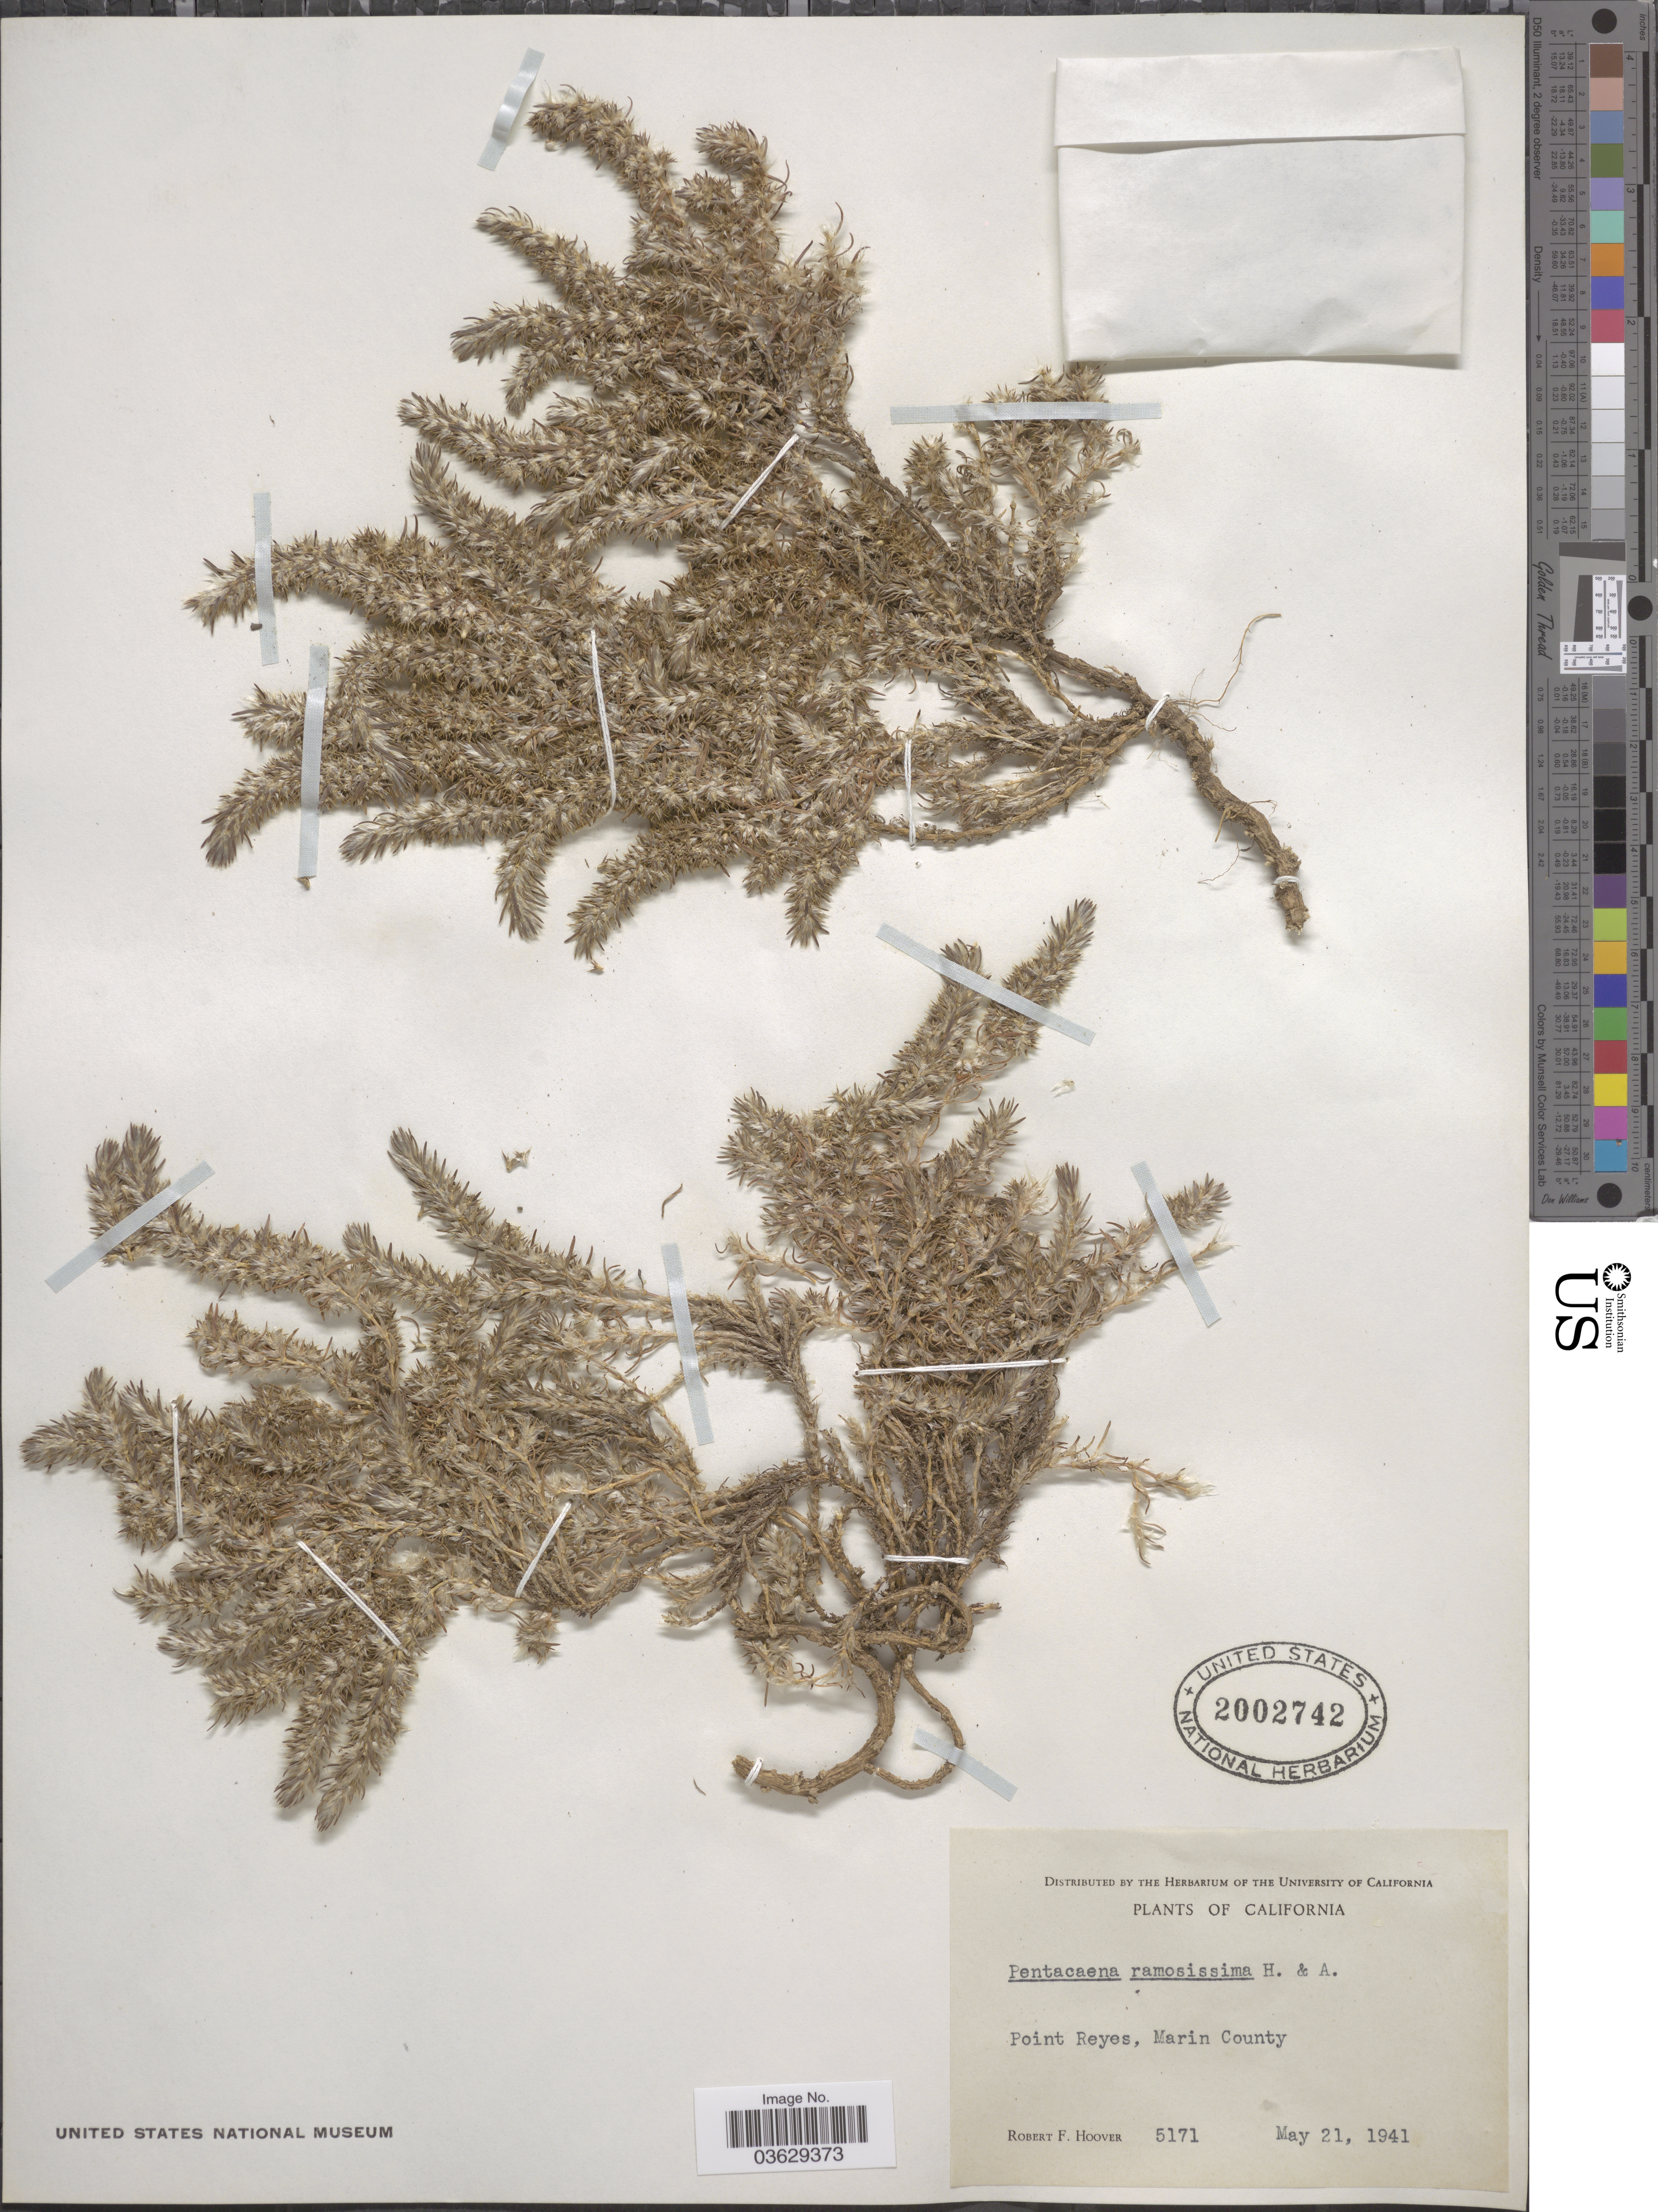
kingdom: Plantae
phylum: Tracheophyta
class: Magnoliopsida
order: Caryophyllales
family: Caryophyllaceae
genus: Cardionema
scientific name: Cardionema ramosissimum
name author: (Weinm.) A. Nelson & J.F. Macbr.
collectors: R. F. Hoover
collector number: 5171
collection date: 1941-05-21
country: United States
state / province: California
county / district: Marin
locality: Point Reyes, Marin County.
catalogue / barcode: US 2002742